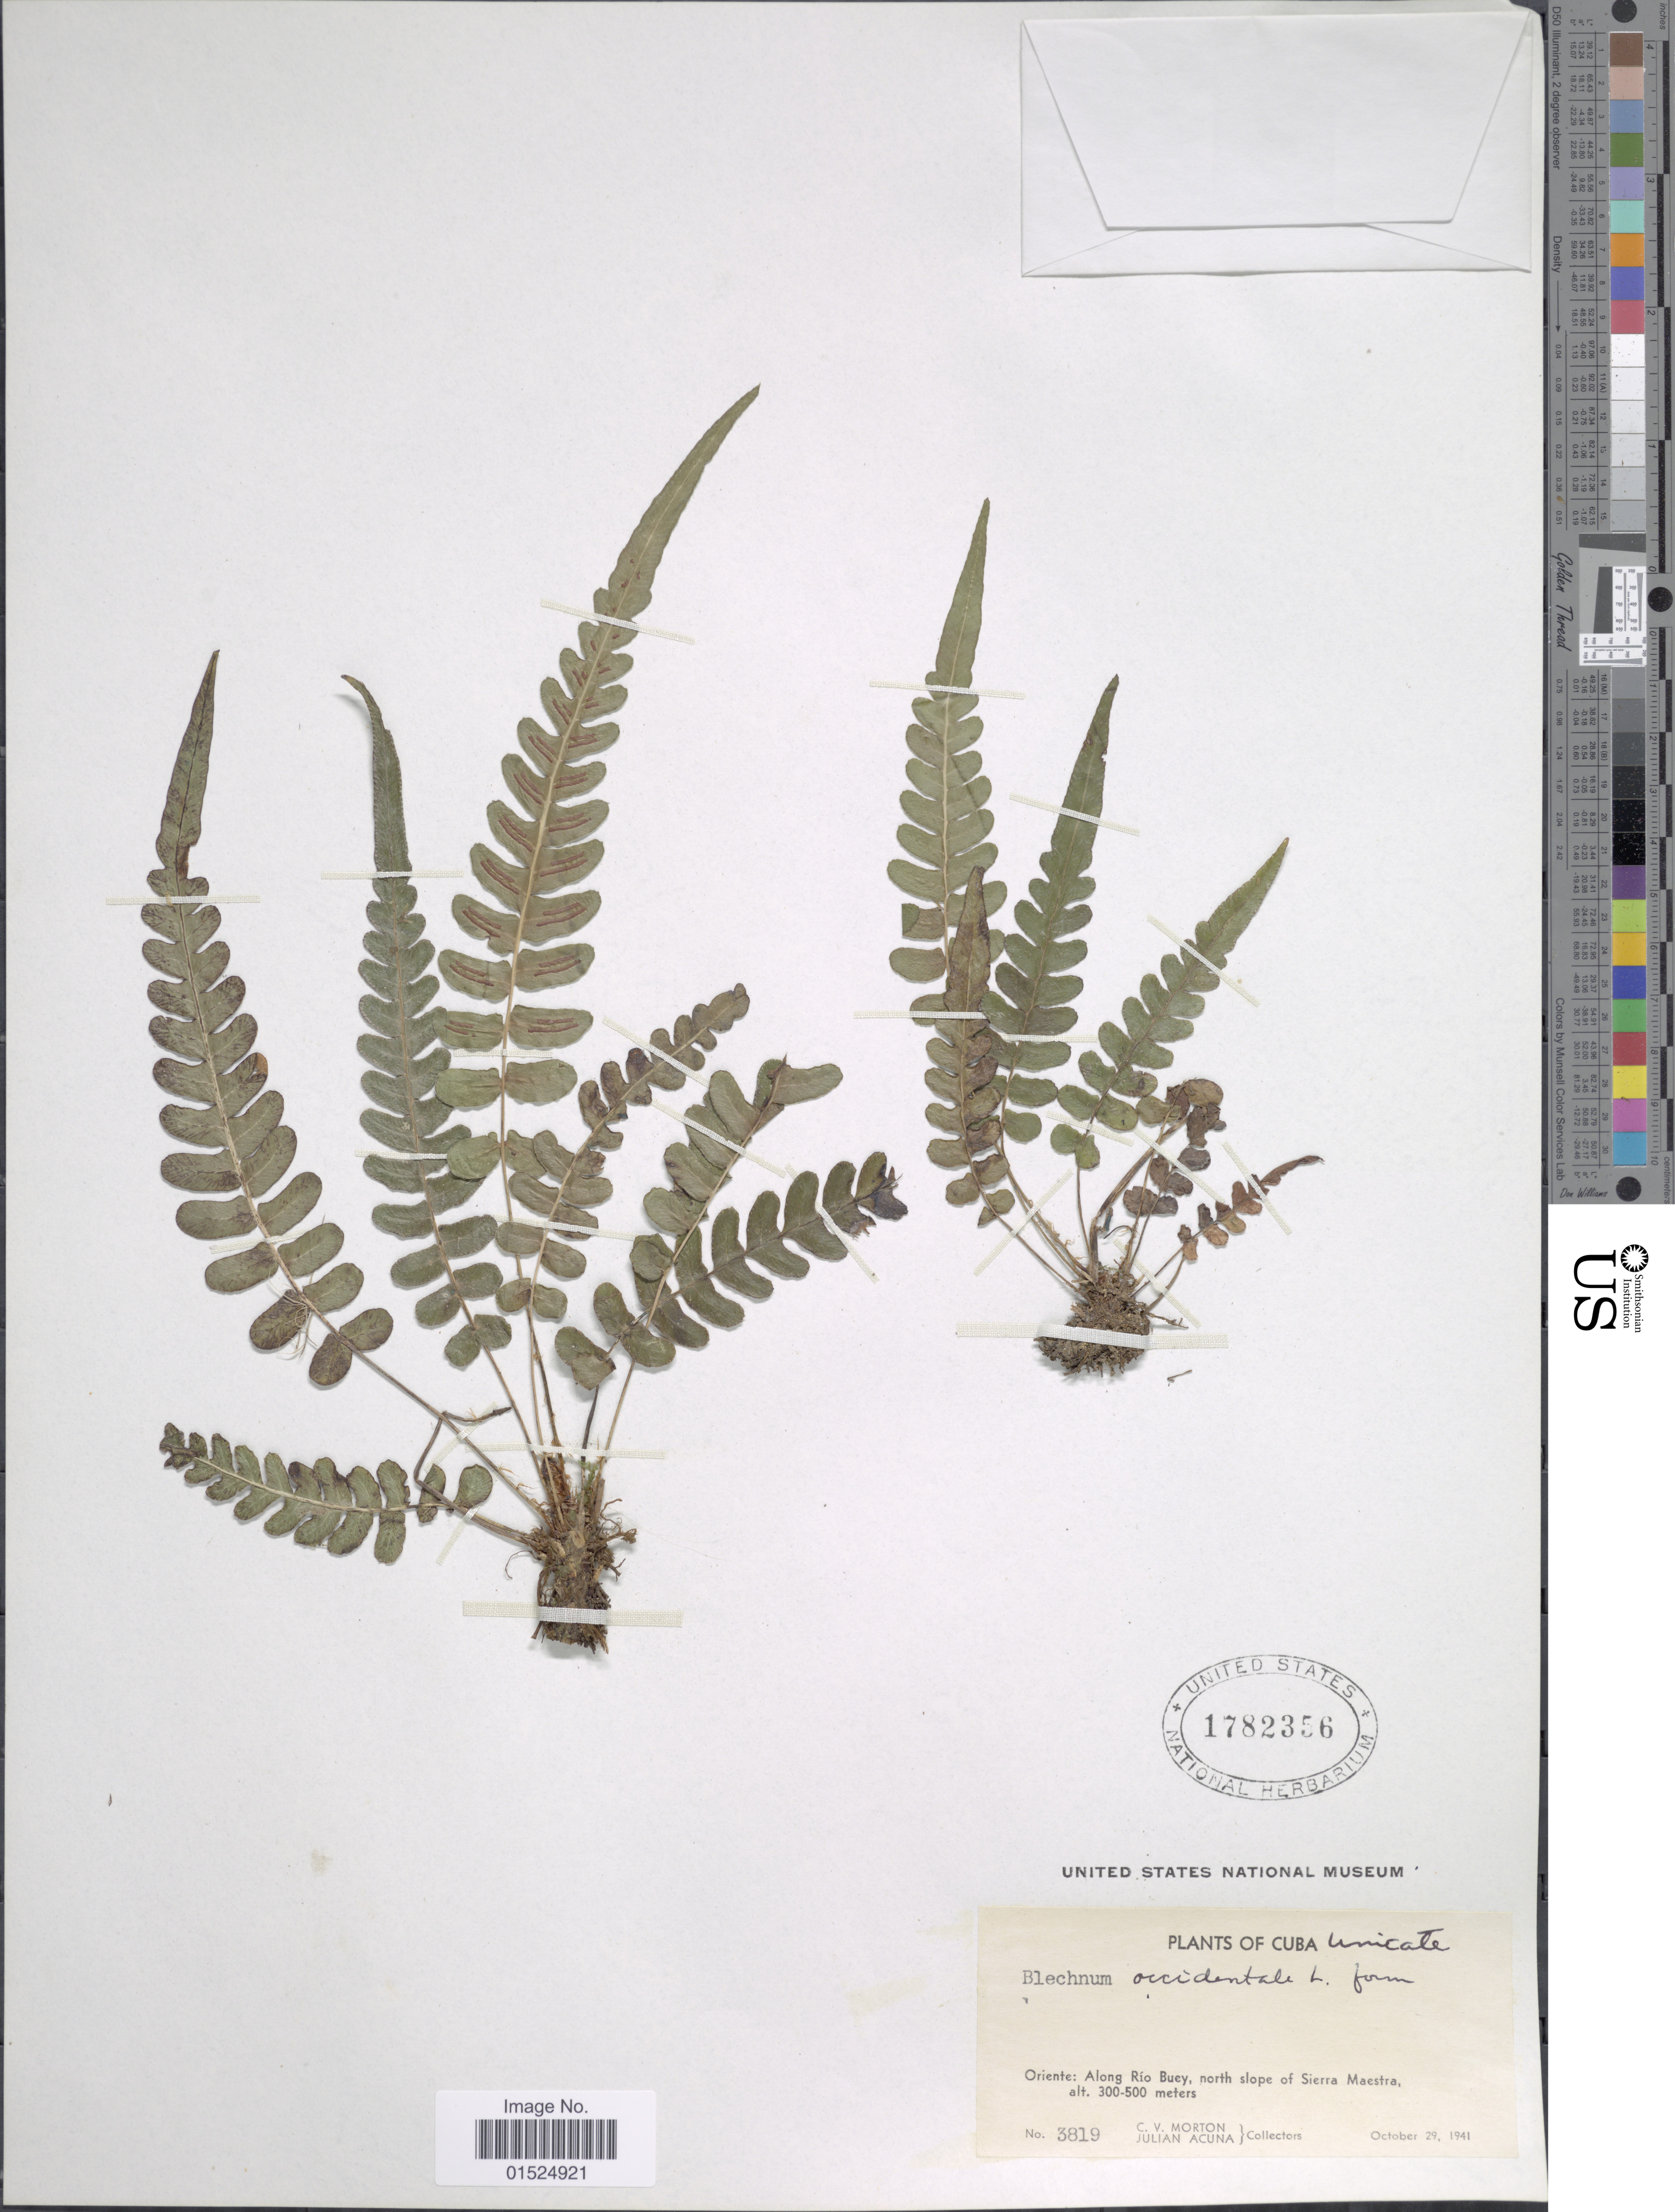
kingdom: Plantae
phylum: Tracheophyta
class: Polypodiopsida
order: Polypodiales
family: Blechnaceae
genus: Blechnum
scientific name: Blechnum occidentale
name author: L.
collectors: C. V. Morton & J. B. Acuña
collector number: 3819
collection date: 1941-10-29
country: Cuba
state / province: Oriente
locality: Along Rio Buey, north slope of Sierra Maestra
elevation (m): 300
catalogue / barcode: US 1782356